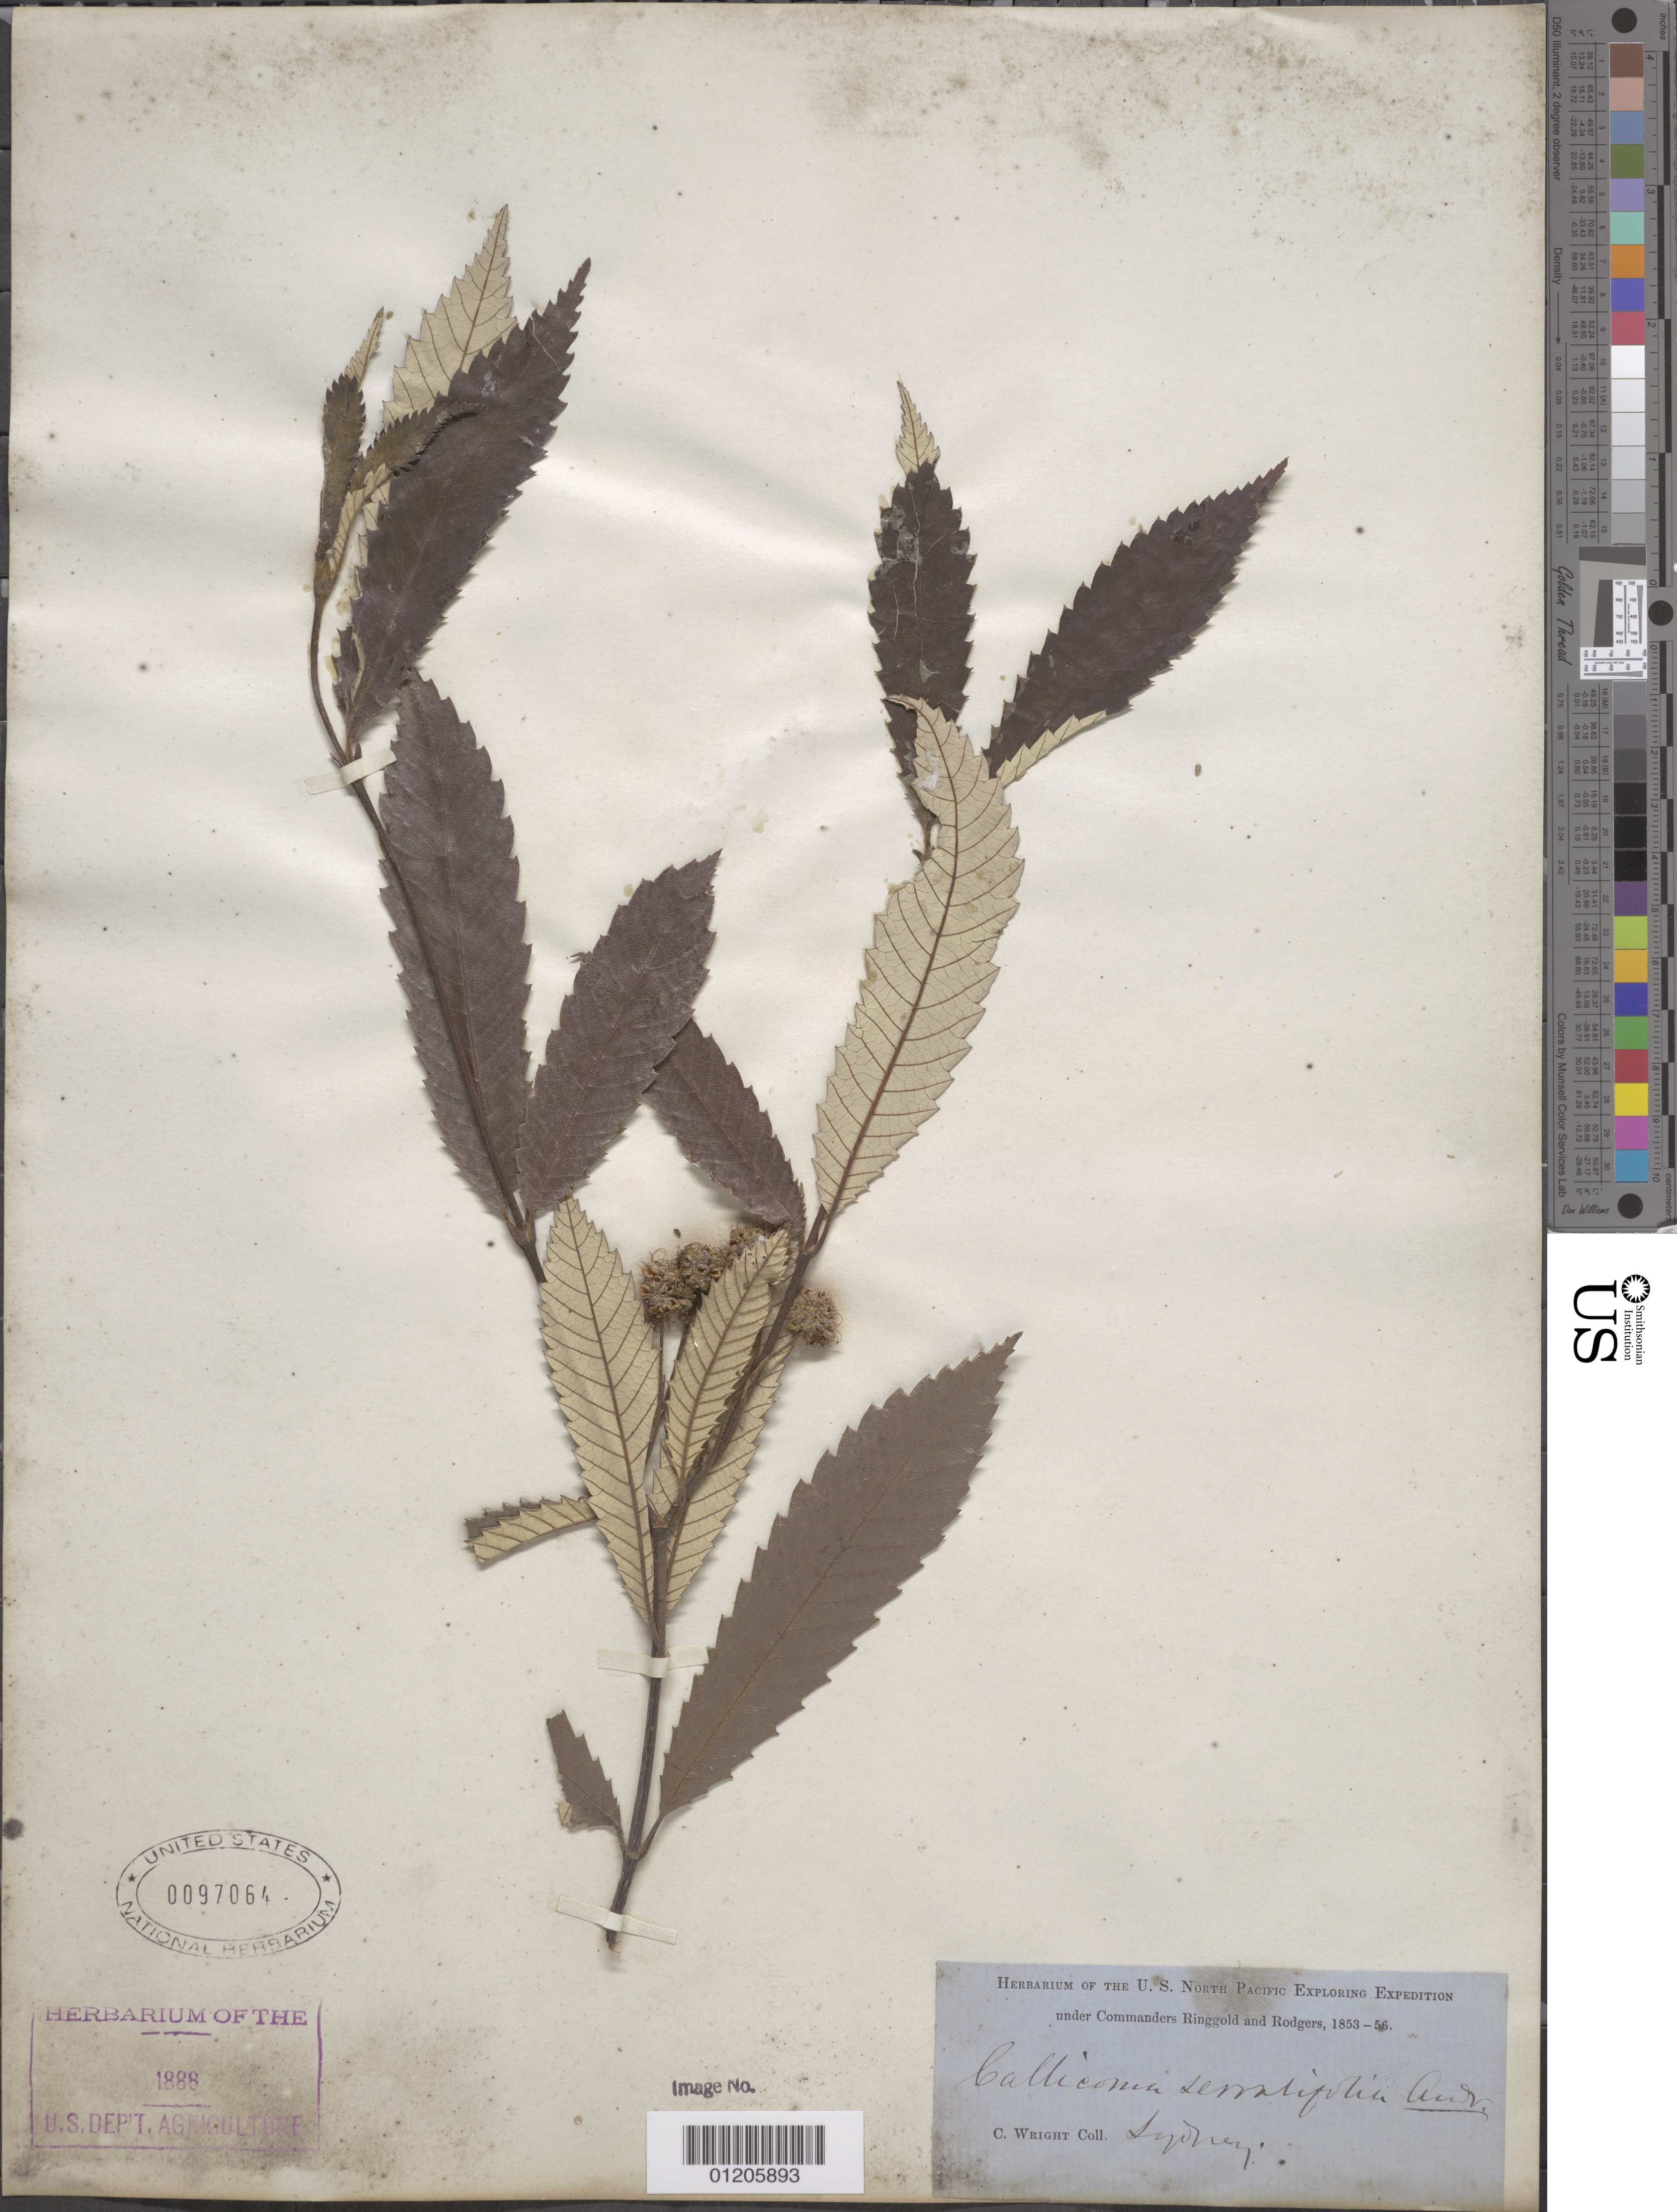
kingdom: Plantae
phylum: Tracheophyta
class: Magnoliopsida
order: Oxalidales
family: Cunoniaceae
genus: Callicoma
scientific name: Callicoma serratifolia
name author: Andrews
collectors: C. Wright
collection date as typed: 1853 to -- -- 1856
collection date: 1853/1856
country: Australia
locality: Sydney.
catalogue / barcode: US 97064